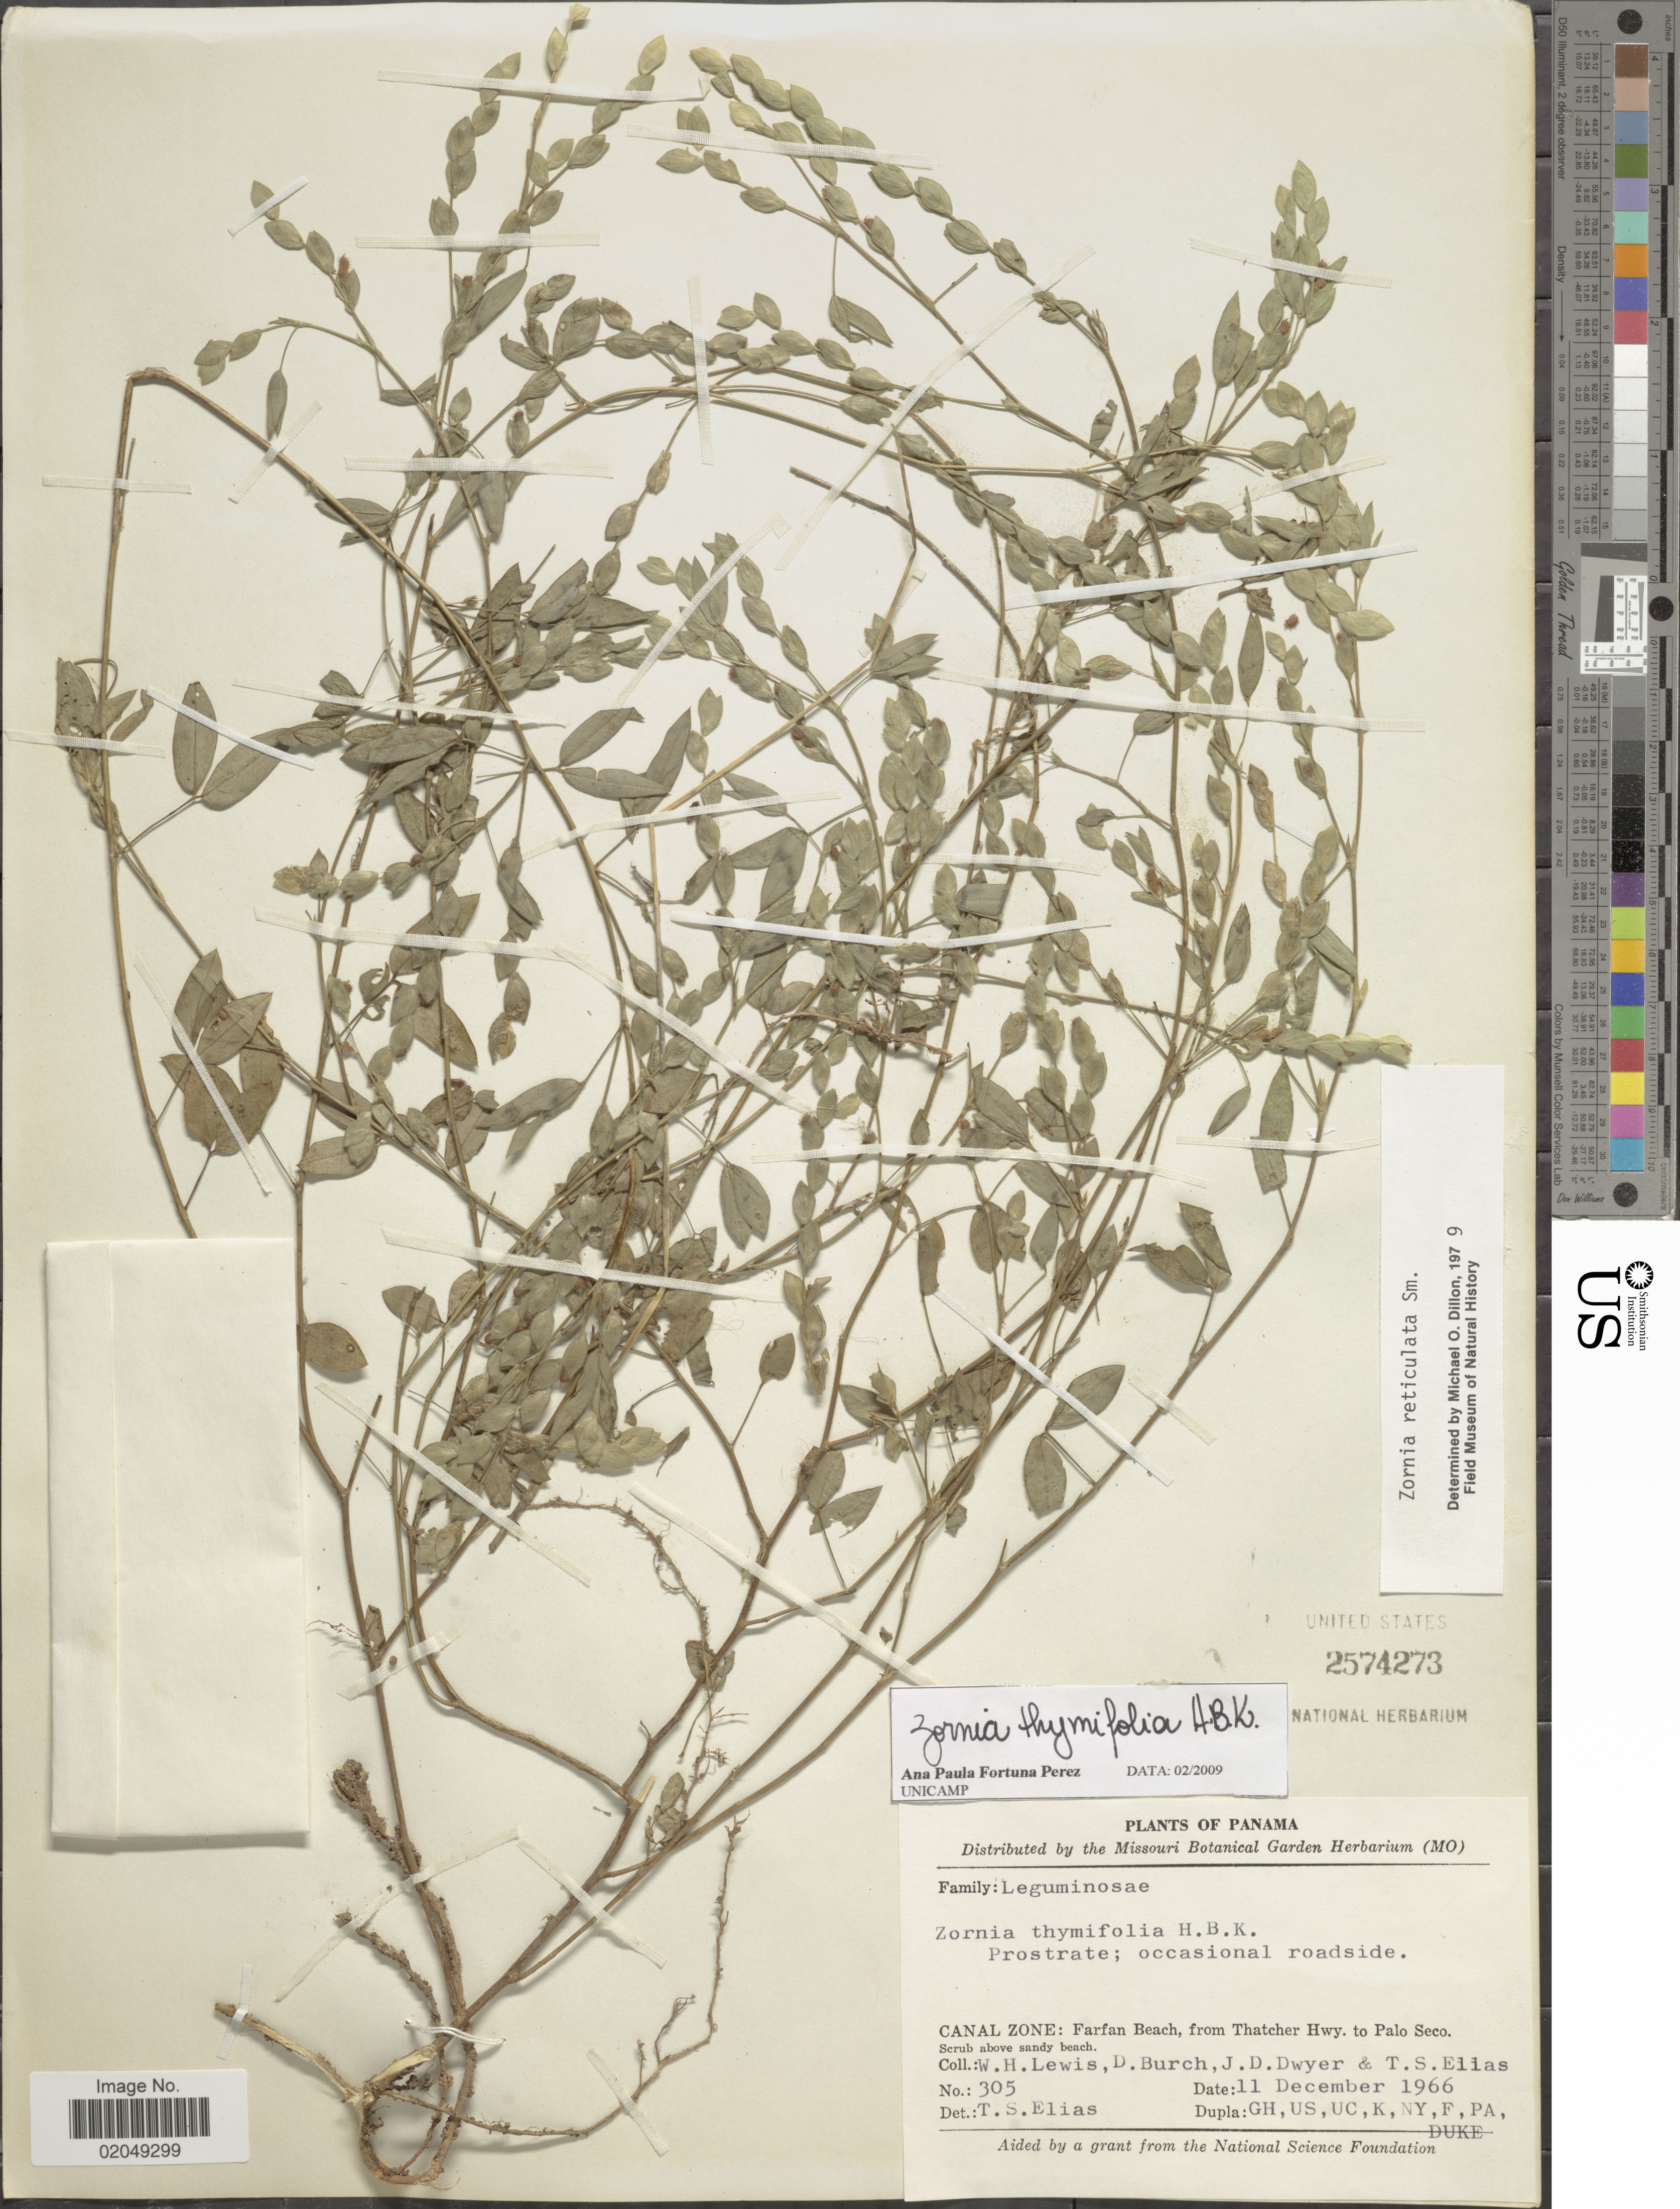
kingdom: Plantae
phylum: Tracheophyta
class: Magnoliopsida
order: Fabales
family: Fabaceae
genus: Zornia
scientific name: Zornia thymifolia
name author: Kunth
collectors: W. H. Lewis, D. Bruch, J. D. Dwyer & T. S. Elias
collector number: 305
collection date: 1966-12-11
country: Panama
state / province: Colón / Panamá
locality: Canal Zone: Farfan Beach, from Hatcher Hwy. to Palo Seco, scrub above sandy beach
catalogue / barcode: US 2574273